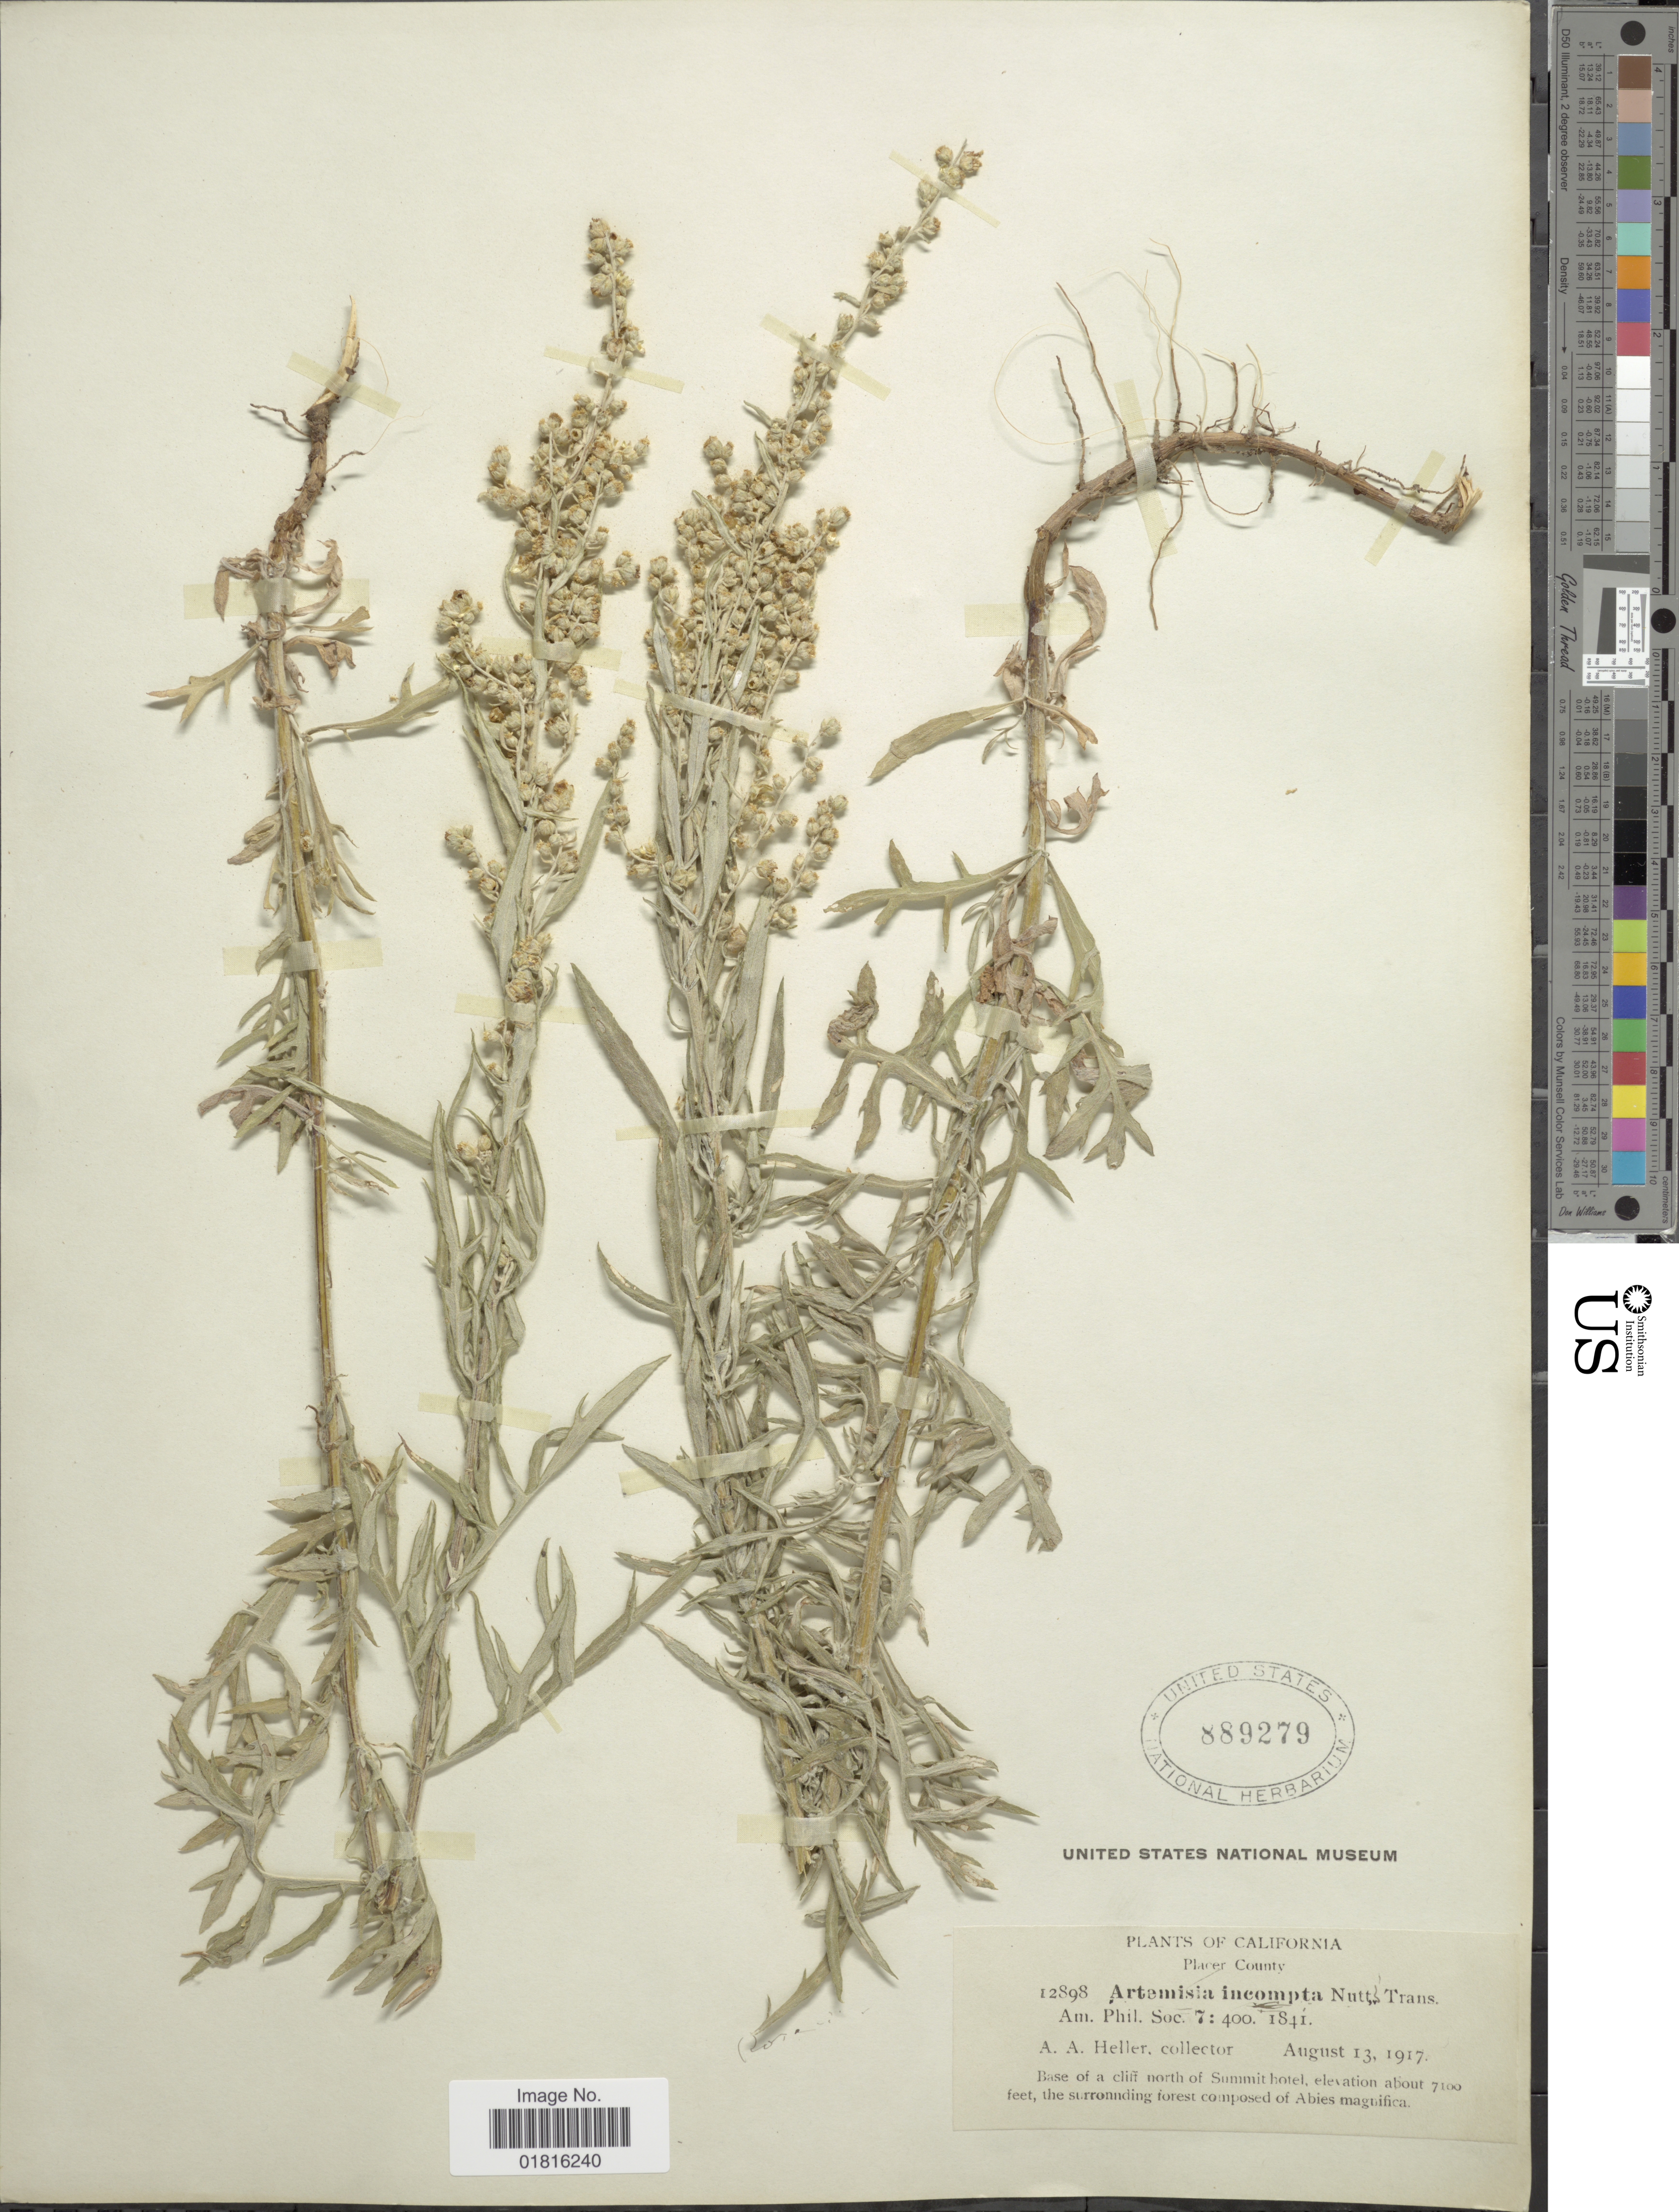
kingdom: Plantae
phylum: Tracheophyta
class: Magnoliopsida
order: Asterales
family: Asteraceae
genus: Artemisia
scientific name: Artemisia ludoviciana subsp. incompta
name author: (Nutt.) D.D. Keck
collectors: A. A. Heller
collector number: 12898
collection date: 1917-08-13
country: United States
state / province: California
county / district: Placer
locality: Placer County, base of a cliff north of Summit hotel, the surrounding forest composed of Abies magnifica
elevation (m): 2164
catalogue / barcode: US 889279